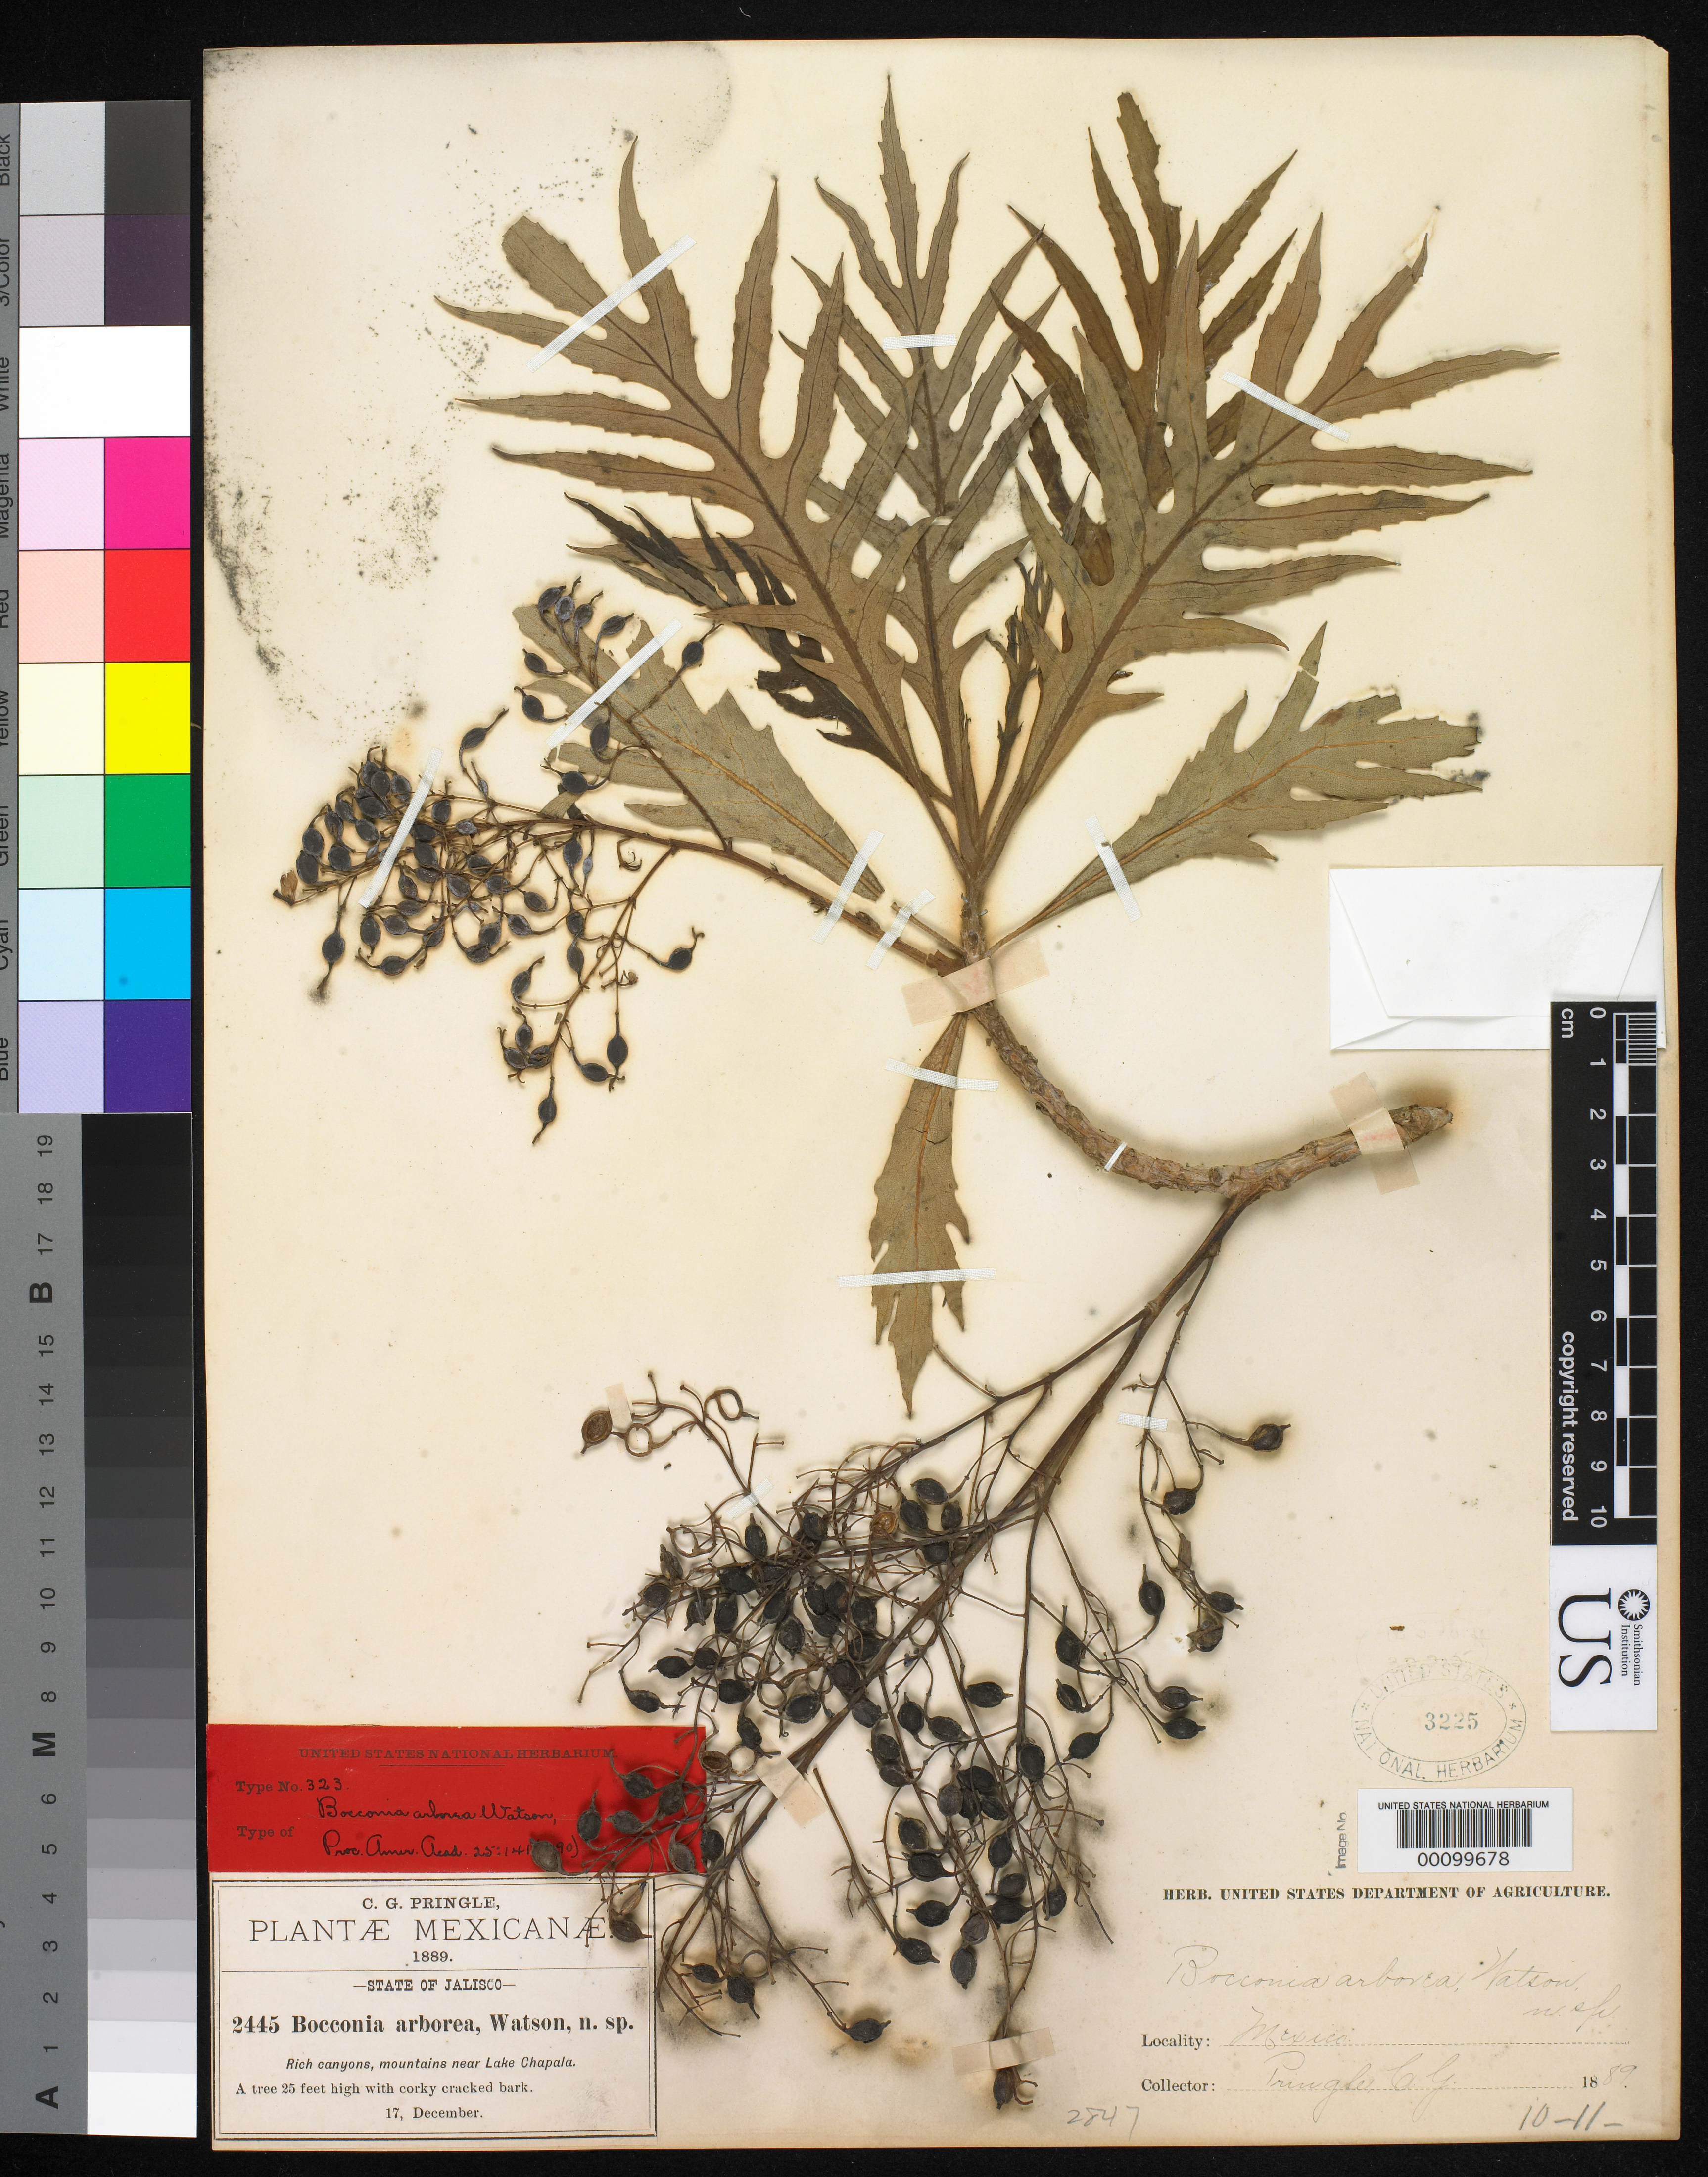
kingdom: Plantae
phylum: Tracheophyta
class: Magnoliopsida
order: Ranunculales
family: Papaveraceae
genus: Bocconia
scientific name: Bocconia arborea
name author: S. Watson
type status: Type Collection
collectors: C. G. Pringle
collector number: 2445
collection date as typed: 17 Dec 1889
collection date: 1889-12-17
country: Mexico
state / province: Jalisco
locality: Mountains near Lake Chapala.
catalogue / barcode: US 3225